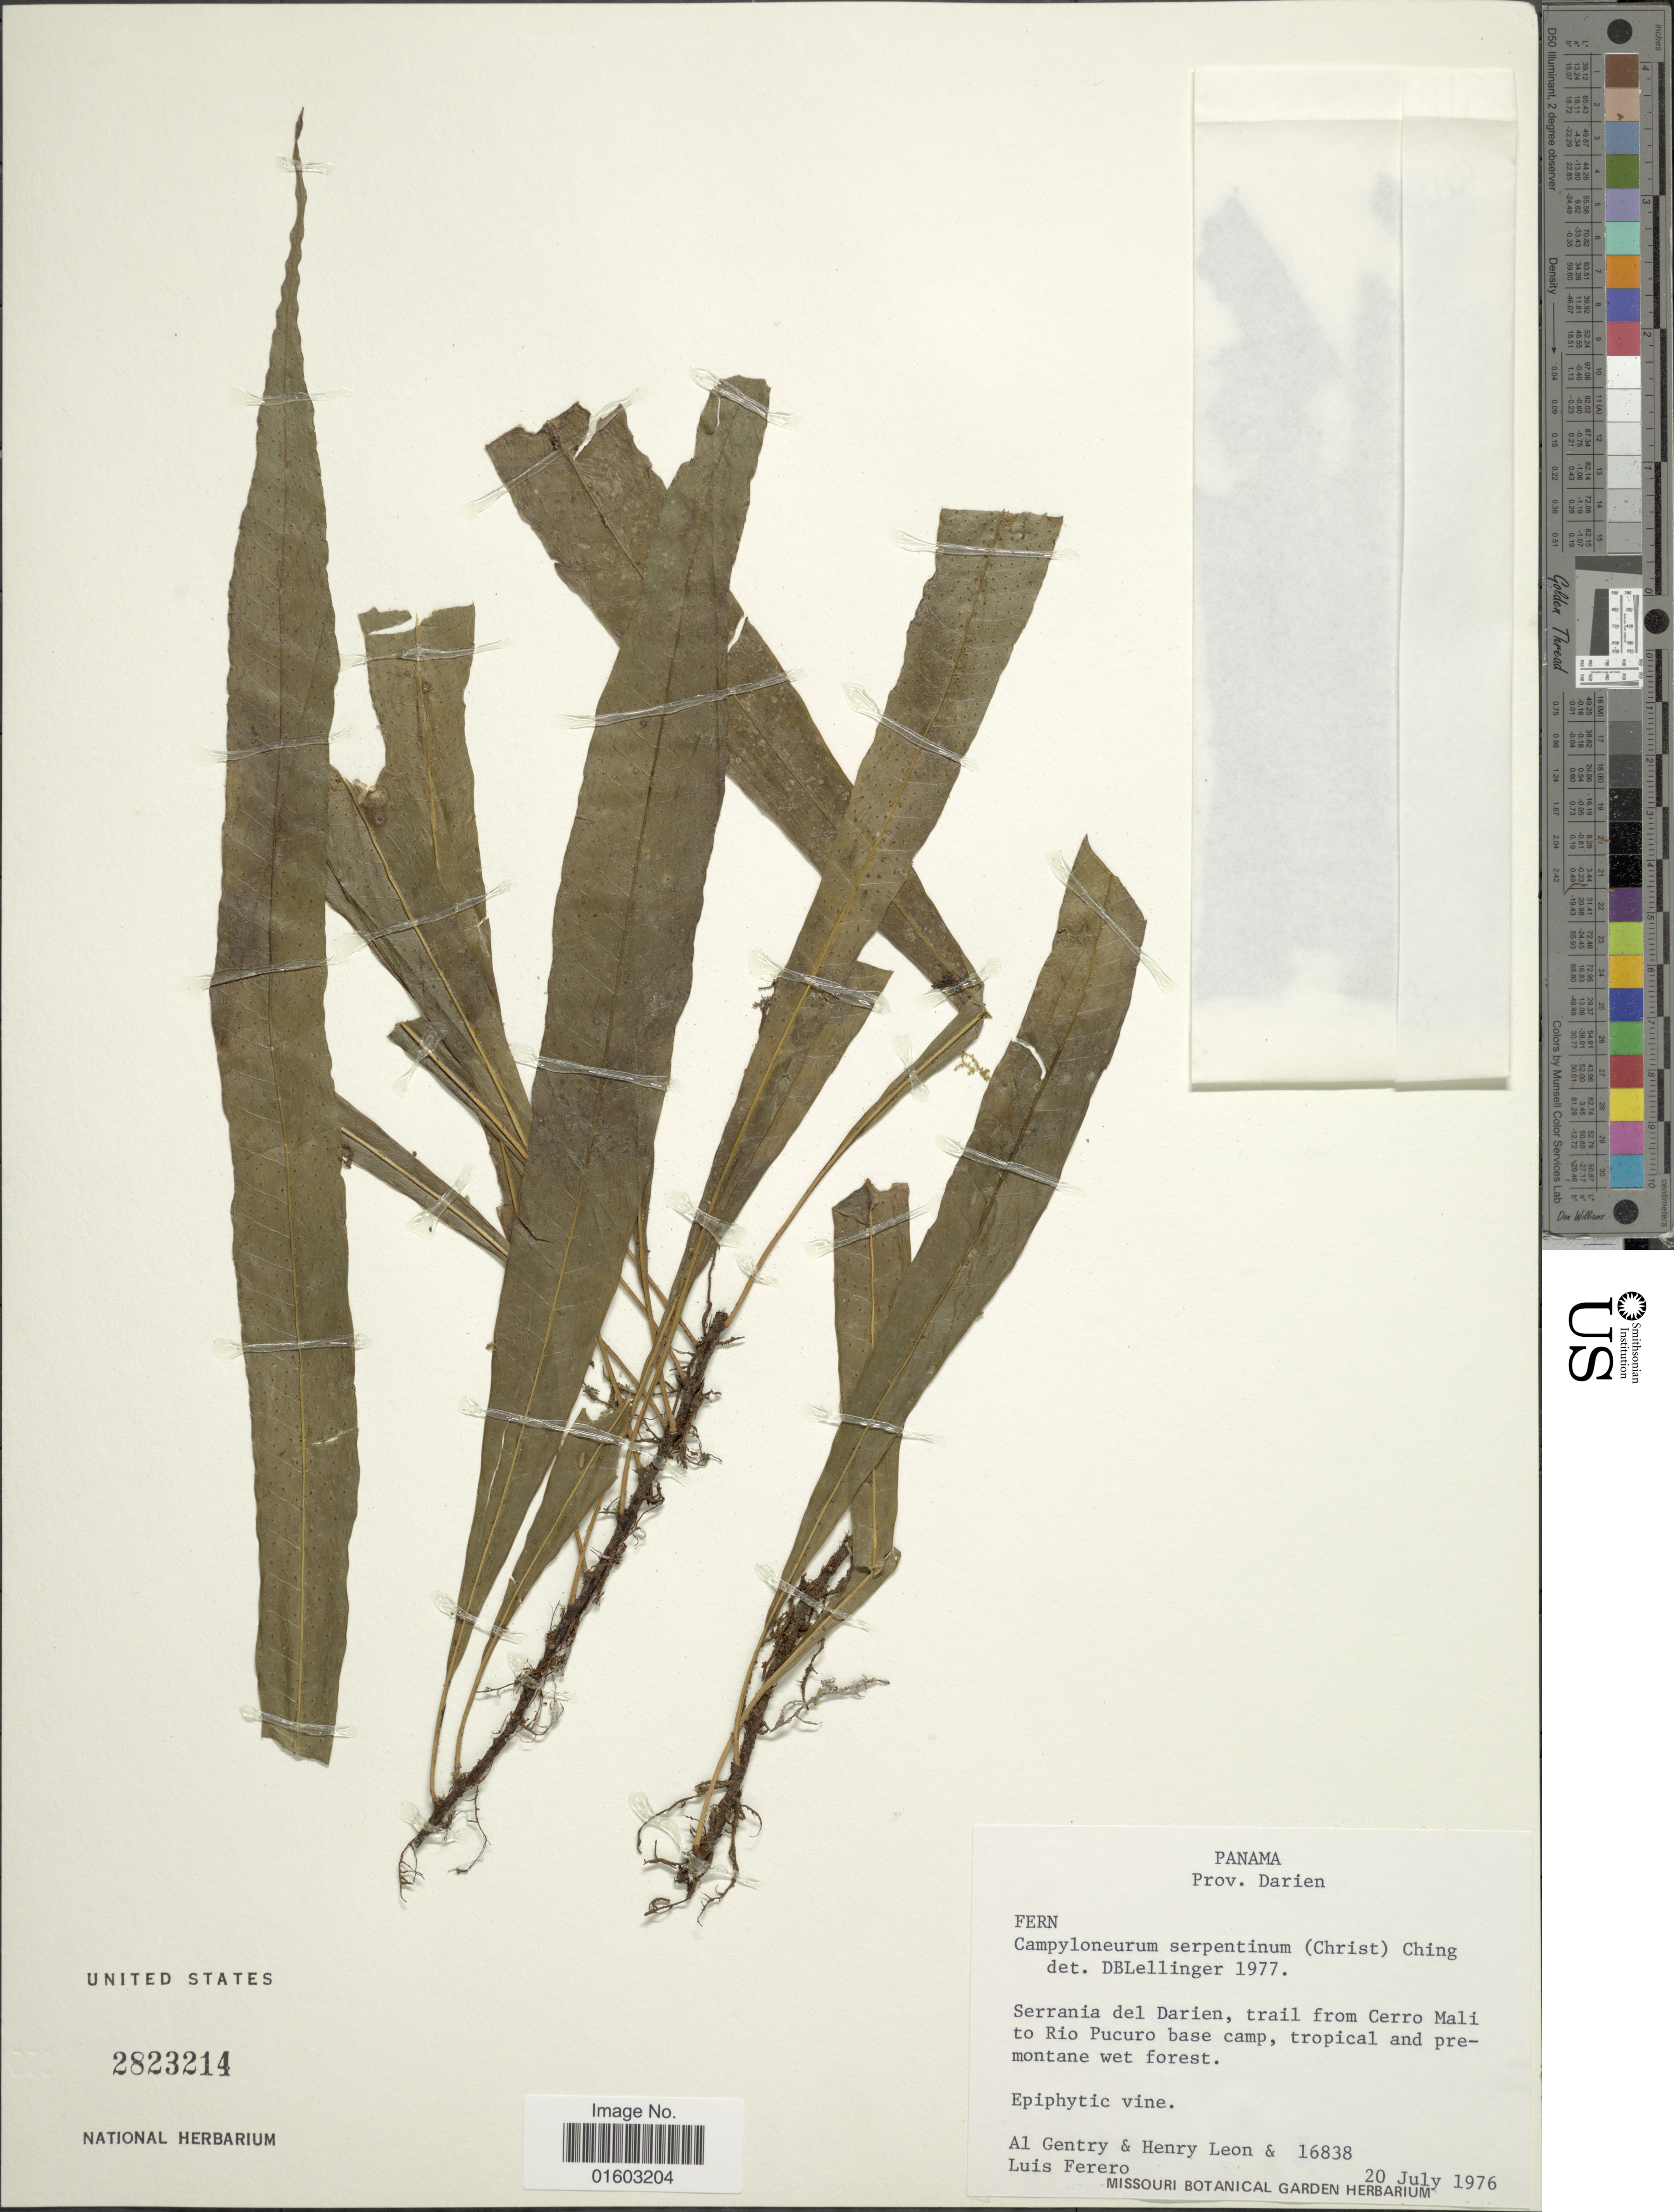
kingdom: Plantae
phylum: Tracheophyta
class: Polypodiopsida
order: Polypodiales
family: Polypodiaceae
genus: Campyloneurum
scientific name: Campyloneurum serpentinum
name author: (Christ) Ching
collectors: A. H. Gentry, Henry Leon & L. Ferero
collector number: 16838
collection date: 1976-07-20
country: Panama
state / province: Darién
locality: Prov. Darien. Serrania del Darien, trail from Cerro Mali to Rio Pucuro base camp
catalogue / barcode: US 2823214